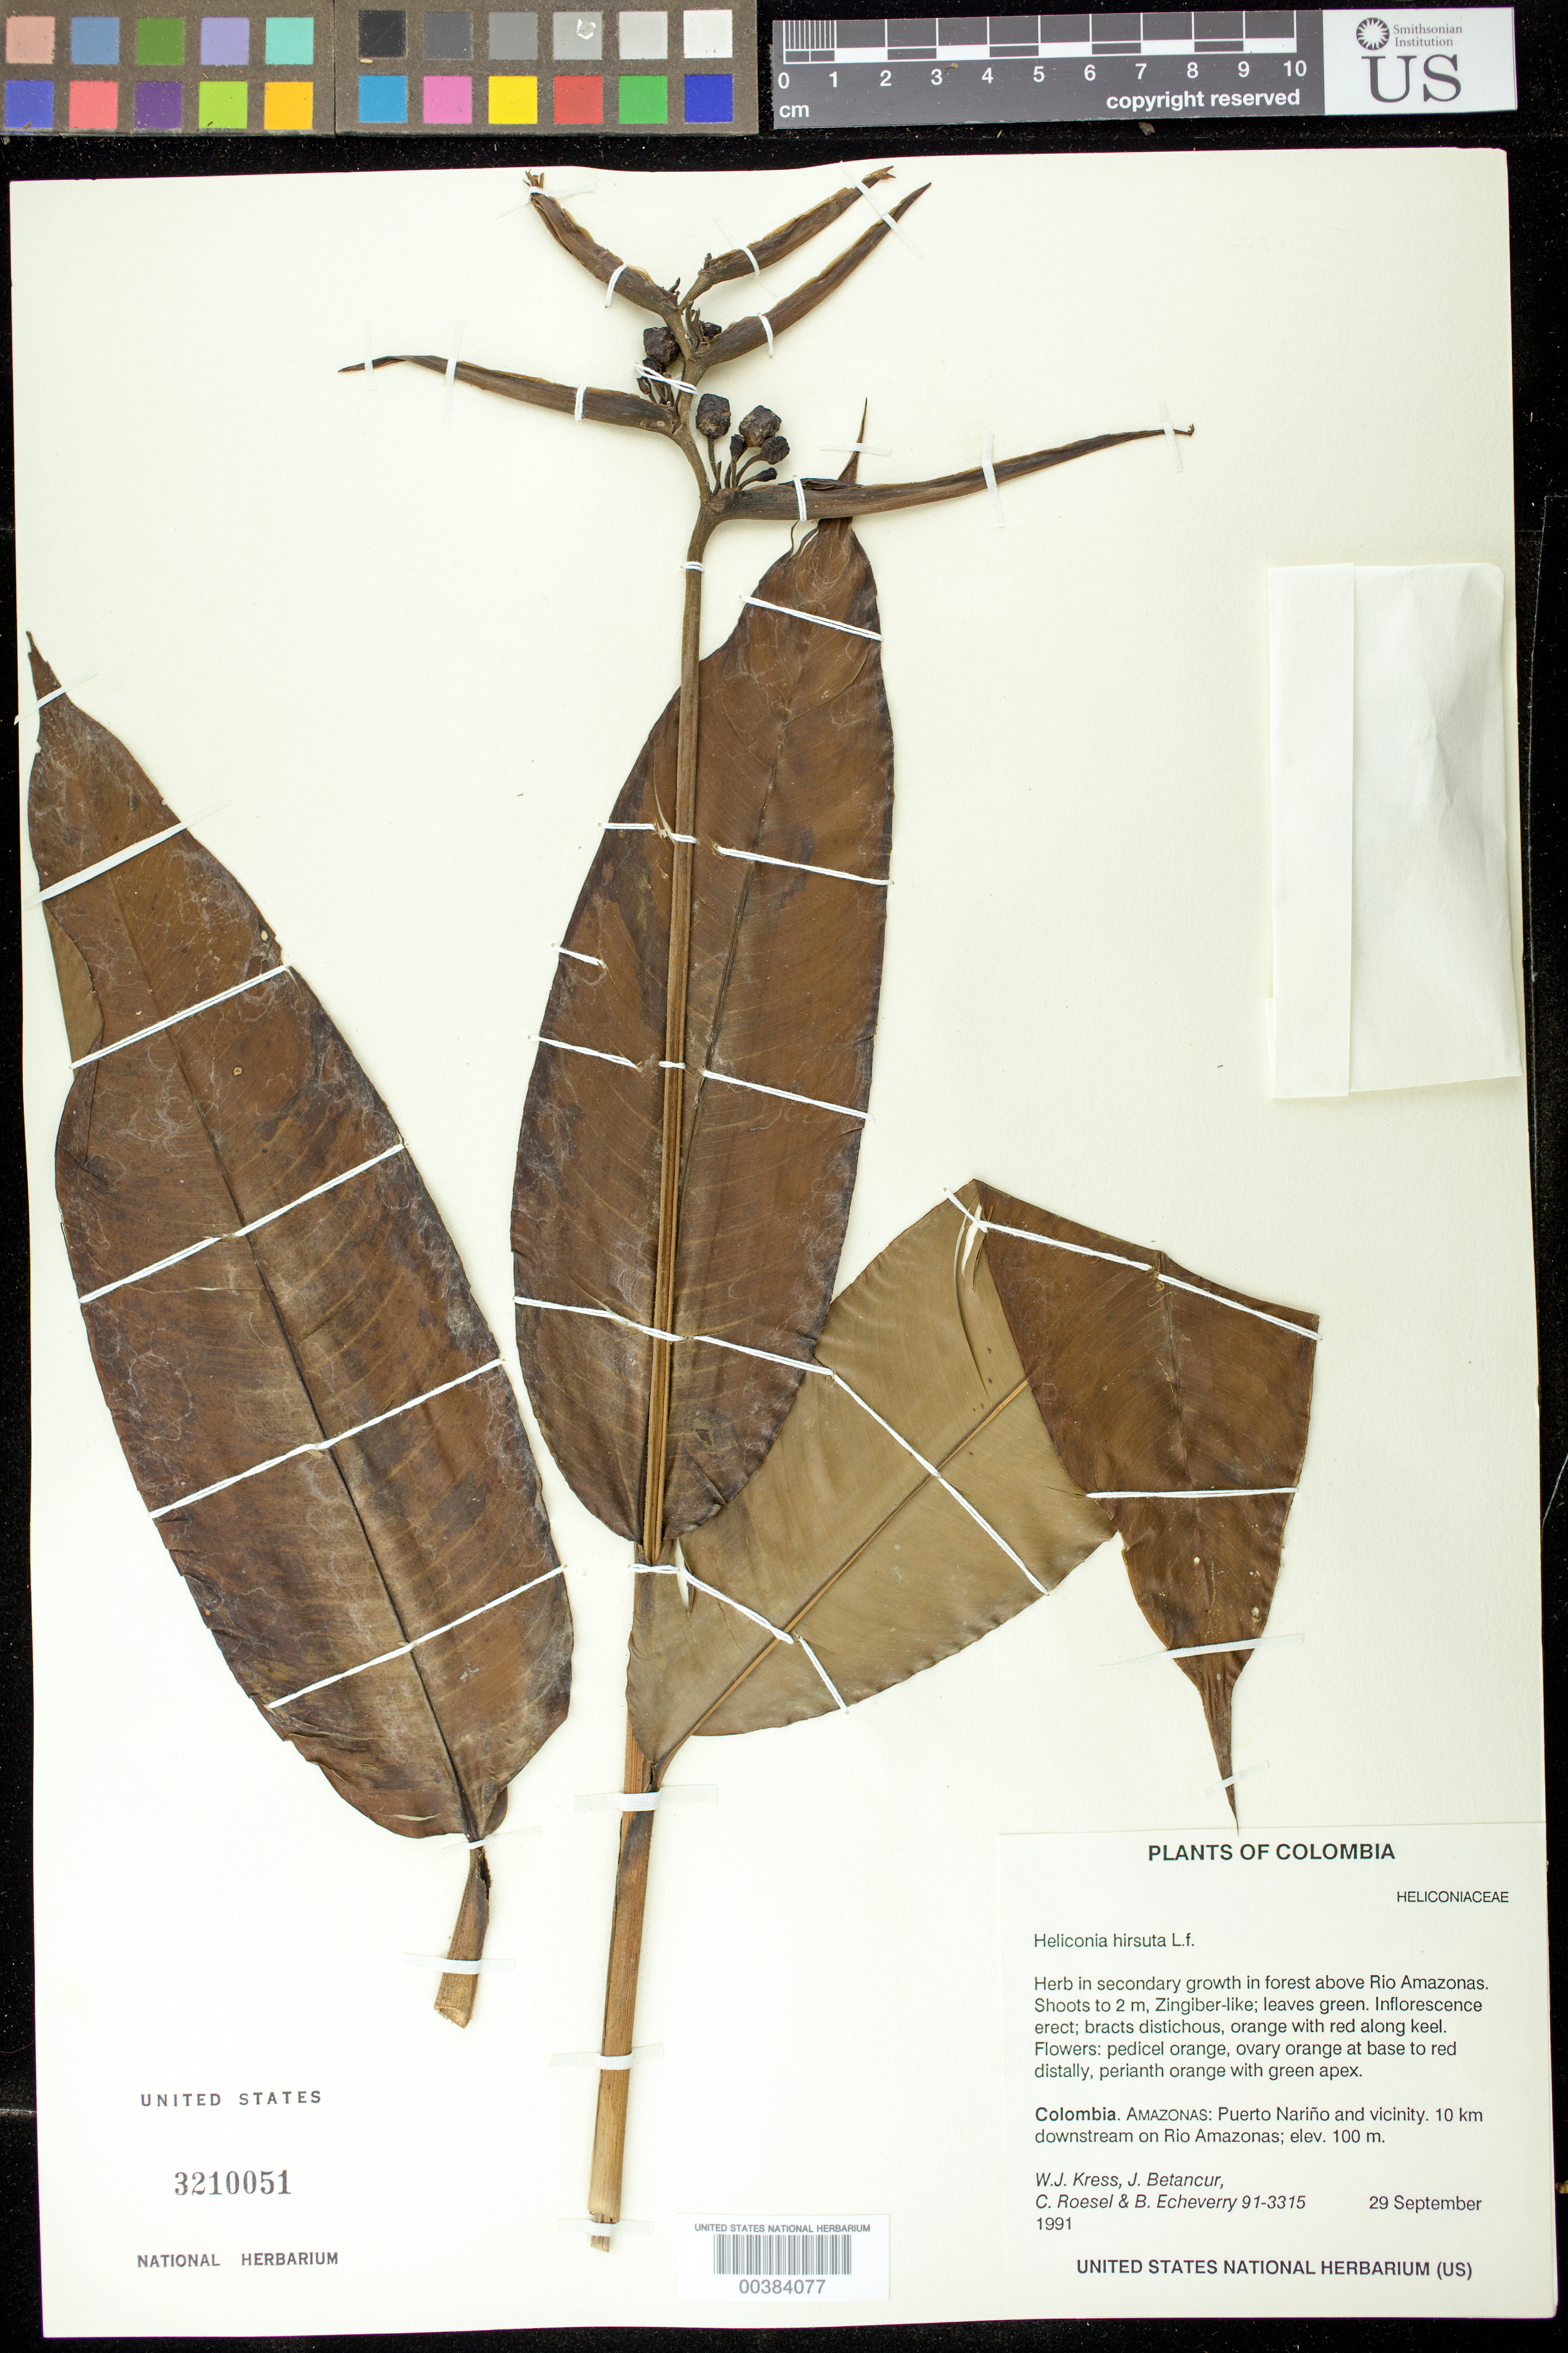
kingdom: Plantae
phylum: Tracheophyta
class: Liliopsida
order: Zingiberales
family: Heliconiaceae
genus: Heliconia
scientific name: Heliconia hirsuta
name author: L. f.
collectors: W. J. Kress, J. C. Betancur, C. S. Roesel & B. Echeverry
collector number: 91-3315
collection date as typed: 29 Sep 1991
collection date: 1991-09-29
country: Colombia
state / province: Amazônas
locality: Puerto Narino and vicinity. downstream on Rio Amazonas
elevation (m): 100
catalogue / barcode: US 3210051